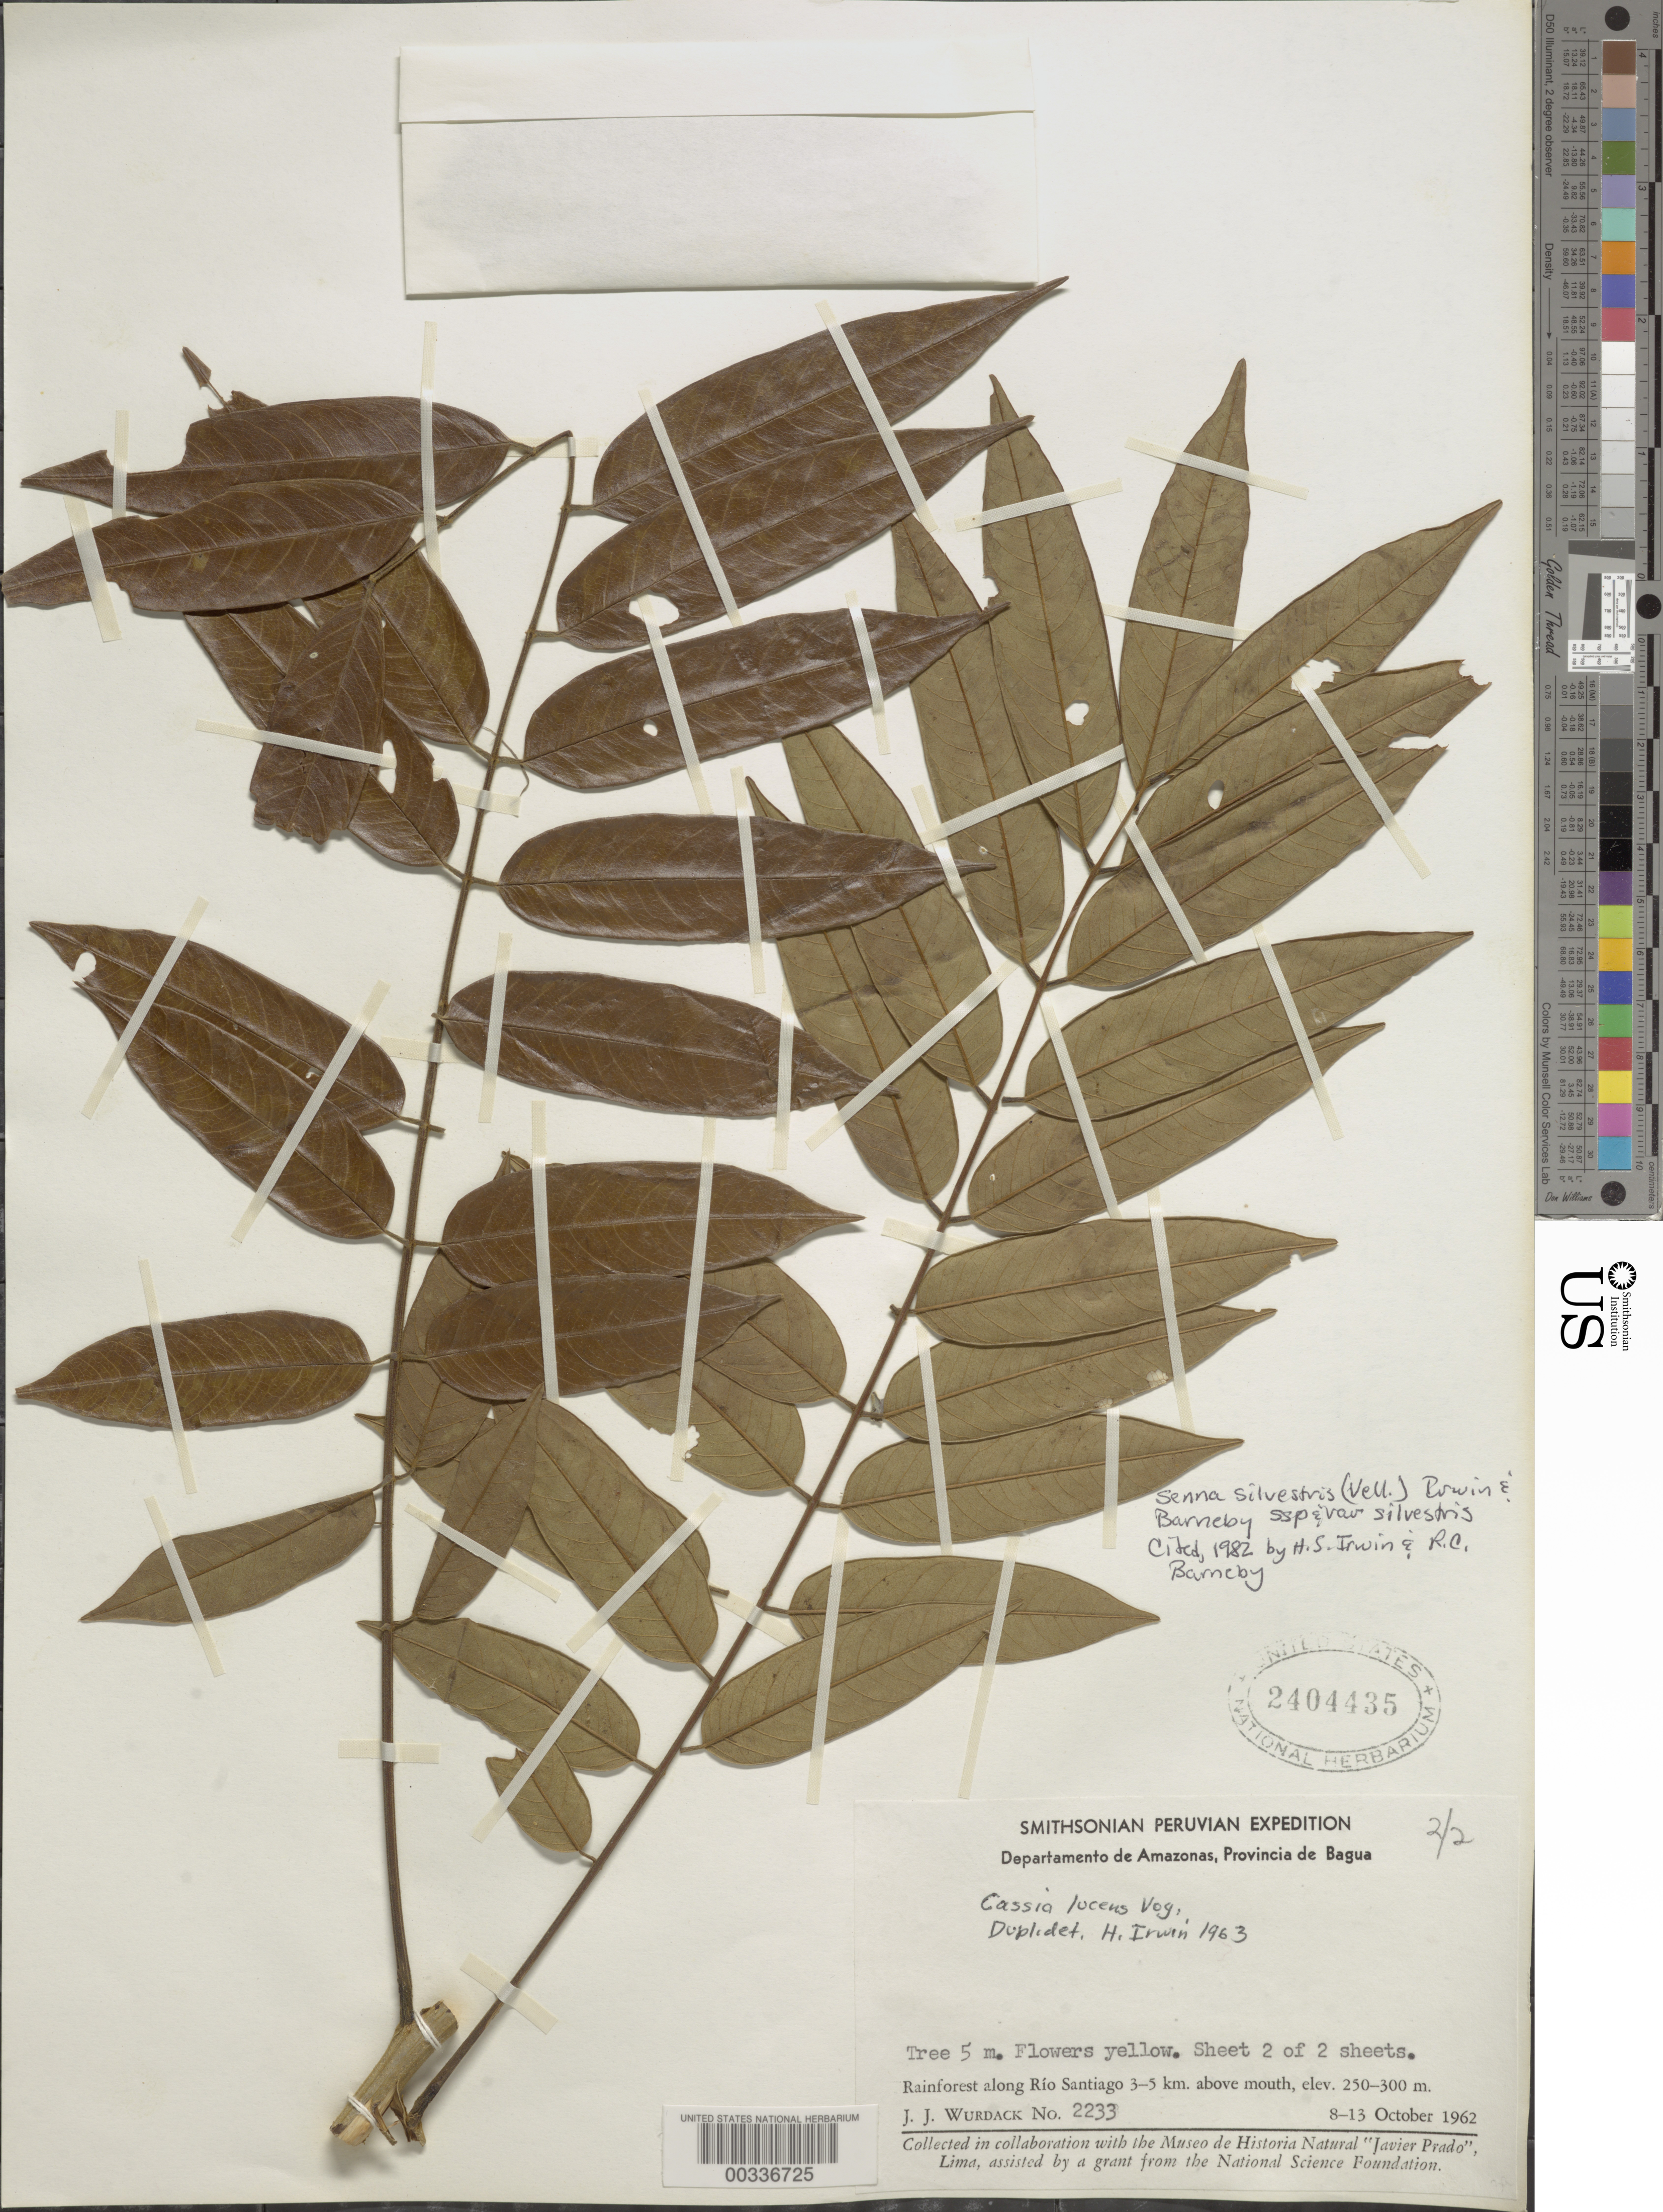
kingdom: Plantae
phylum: Tracheophyta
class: Magnoliopsida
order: Fabales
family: Fabaceae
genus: Senna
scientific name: Senna silvestris var. silvestris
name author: (Vell.) H.S. Irwin & Barneby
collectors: J. J. Wurdack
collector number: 2233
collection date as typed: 08 Oct 1962 to 13 Oct 1962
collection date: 1962-10-08/1962-10-13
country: Peru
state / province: Amazonas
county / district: Bagua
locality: along Río Santiago 3-5 km above mouth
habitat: Rainforest along river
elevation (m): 250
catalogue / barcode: US 2404435